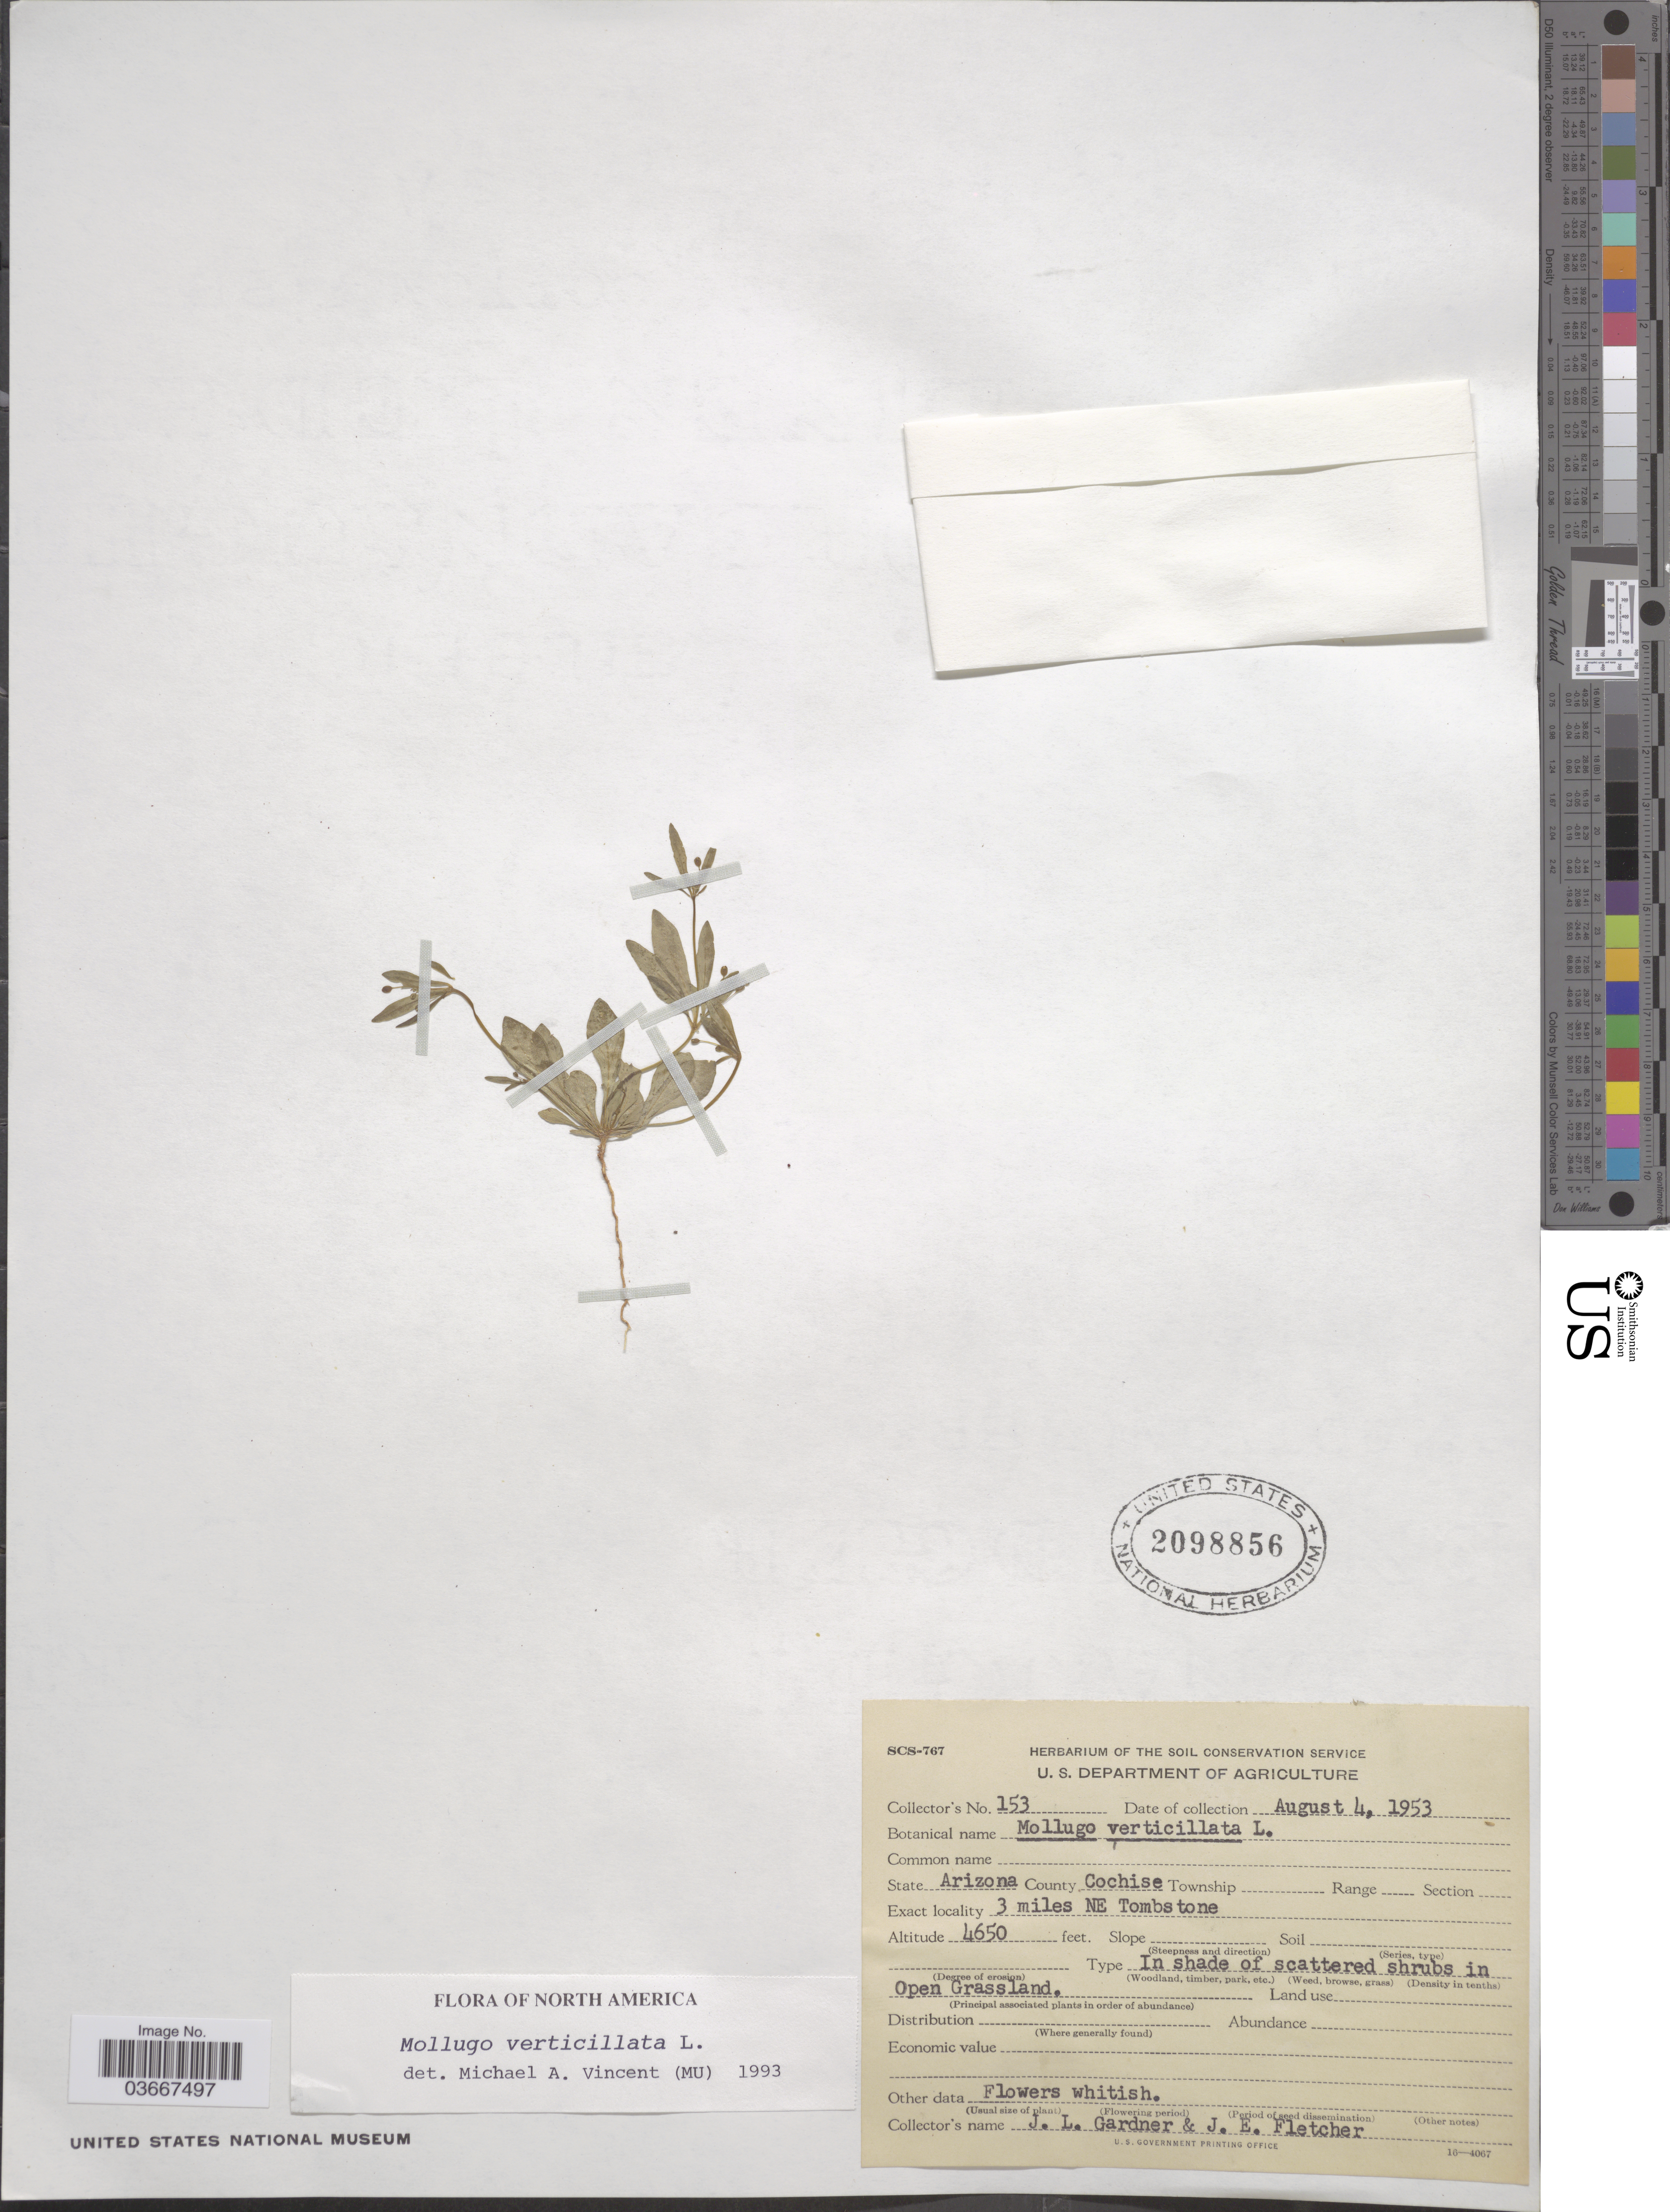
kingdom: Plantae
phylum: Tracheophyta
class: Magnoliopsida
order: Caryophyllales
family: Molluginaceae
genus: Mollugo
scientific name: Mollugo verticillata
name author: L.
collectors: J. L. Gardner & J. Fletcher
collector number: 153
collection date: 1953-08-04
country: United States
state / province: Arizona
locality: County Cochise. 3 miles NE Tombstone.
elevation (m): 1417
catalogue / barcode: US 2098856